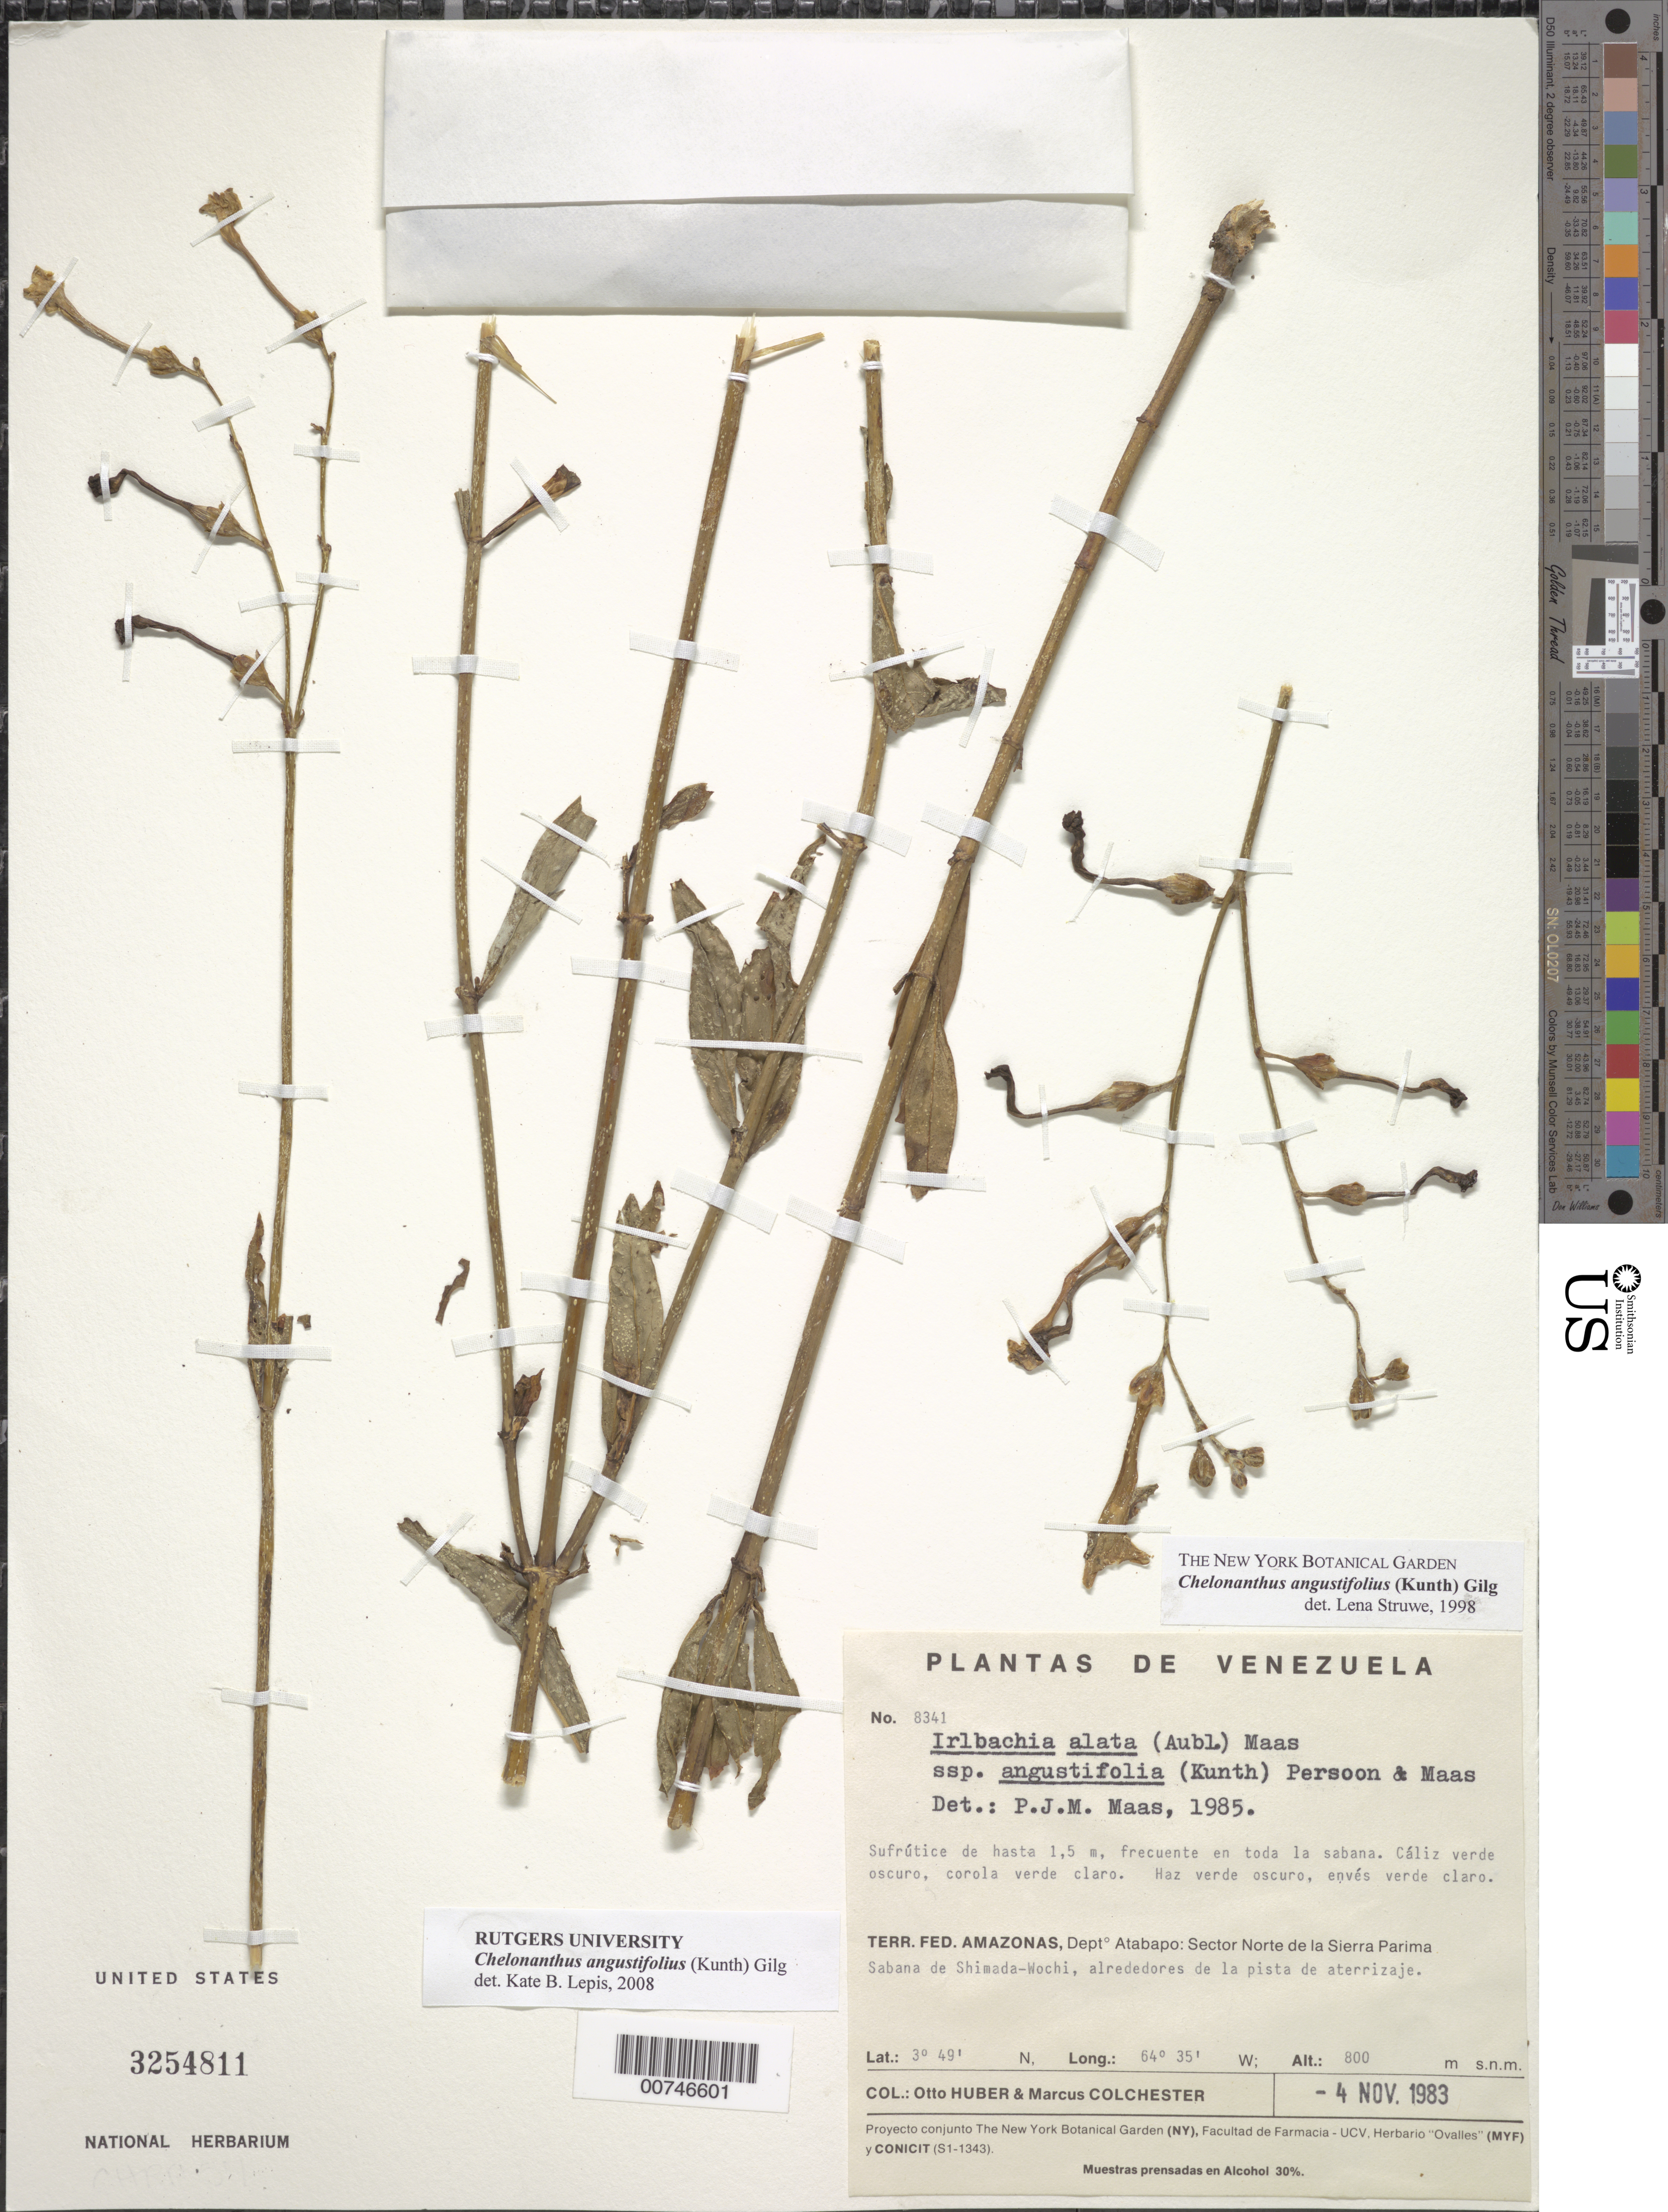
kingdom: Plantae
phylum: Tracheophyta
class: Magnoliopsida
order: Gentianales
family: Gentianaceae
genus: Chelonanthus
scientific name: Chelonanthus angustifolius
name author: (Kunth) Gilg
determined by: Struwe, L.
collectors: O. Huber & M. Colchester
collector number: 8341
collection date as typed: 4-Nov-83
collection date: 1983-11-04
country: Venezuela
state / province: Amazonas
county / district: Atabapo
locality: Sierra Parima, Sector Norte, Sabana de Shimada-Wochi, alrededores de la pista de aterrizaje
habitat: Sabana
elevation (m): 800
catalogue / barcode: US 3254811